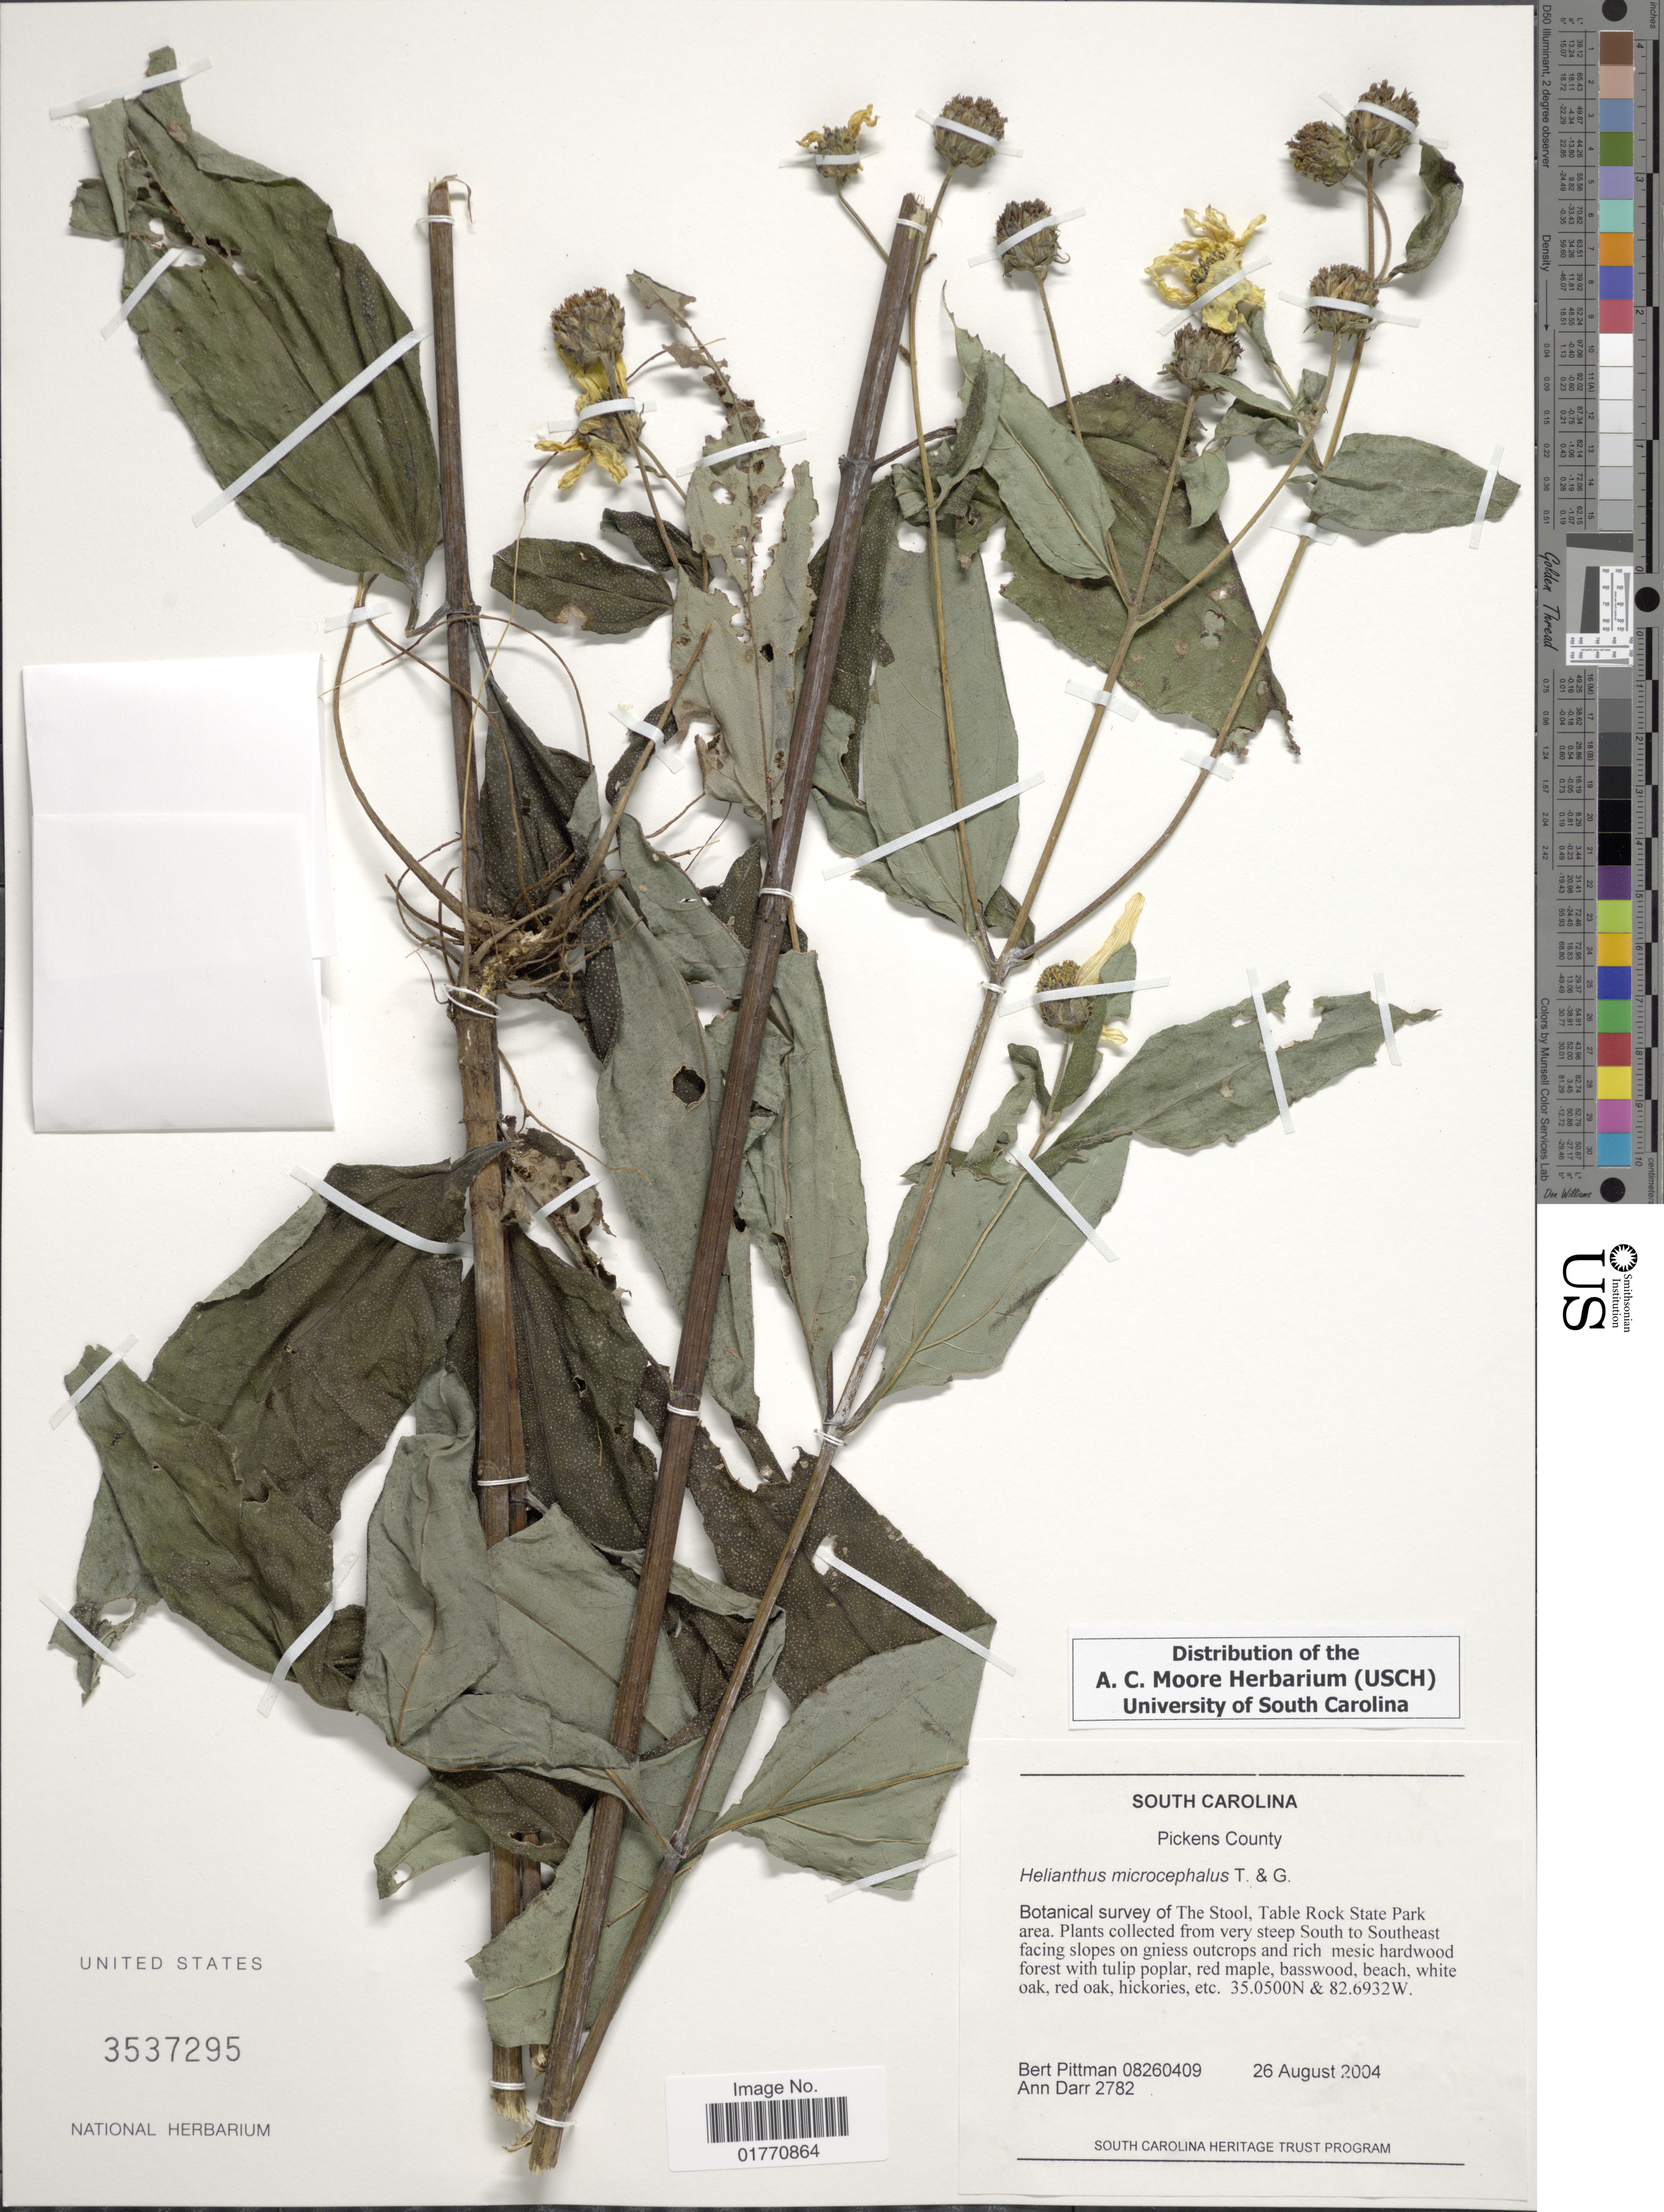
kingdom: Plantae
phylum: Tracheophyta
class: Magnoliopsida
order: Asterales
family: Asteraceae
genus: Helianthus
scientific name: Helianthus microcephalus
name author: Torr. & A. Gray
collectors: B. Pittman & A. Darr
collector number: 08260409/2782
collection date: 2004-08-26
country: United States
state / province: South Carolina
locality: Pickens County, Botanical survey of The Stool, Table Rock State Park area, from very steep South to Southeast facing slopes.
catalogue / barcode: US 3537295